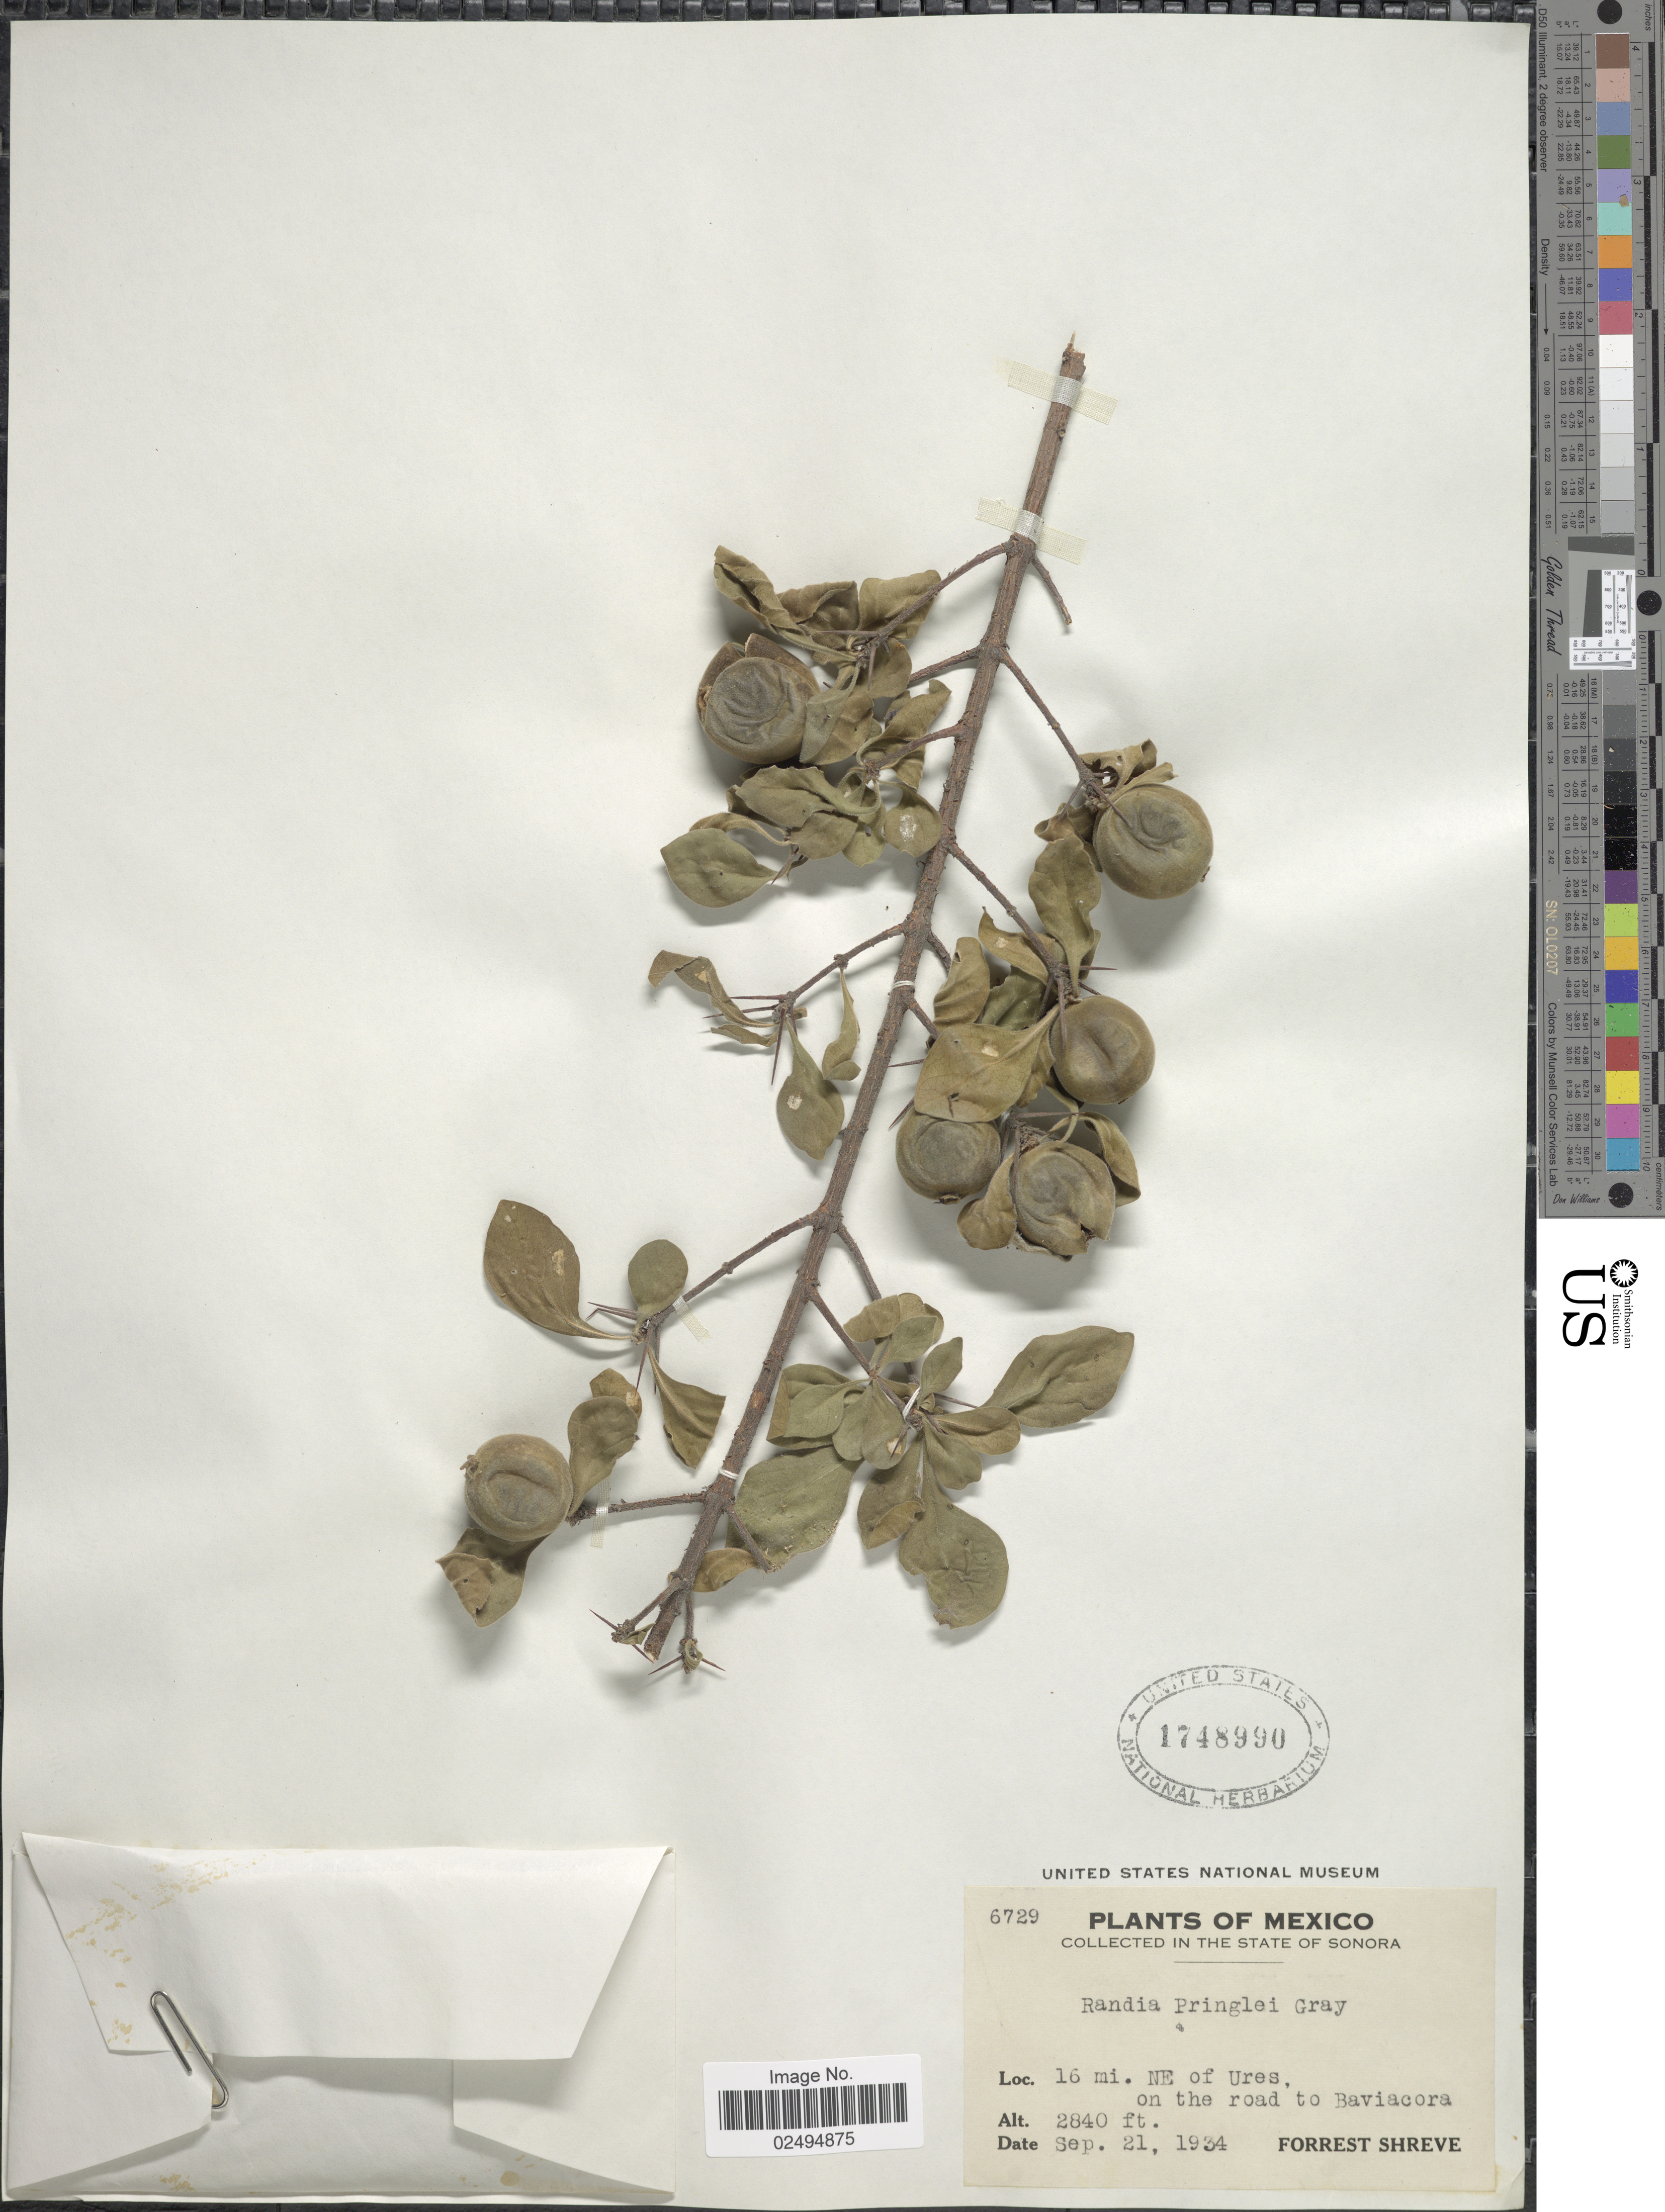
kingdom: Plantae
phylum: Tracheophyta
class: Magnoliopsida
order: Gentianales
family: Rubiaceae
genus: Randia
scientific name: Randia pringlei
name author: (S. Watson) A. Gray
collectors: F. Shreve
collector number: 6729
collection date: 1934-04-21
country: Mexico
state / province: Sonora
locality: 16 mi. NE of Ures, on the road to Baviacora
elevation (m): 866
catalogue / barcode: US 1748990